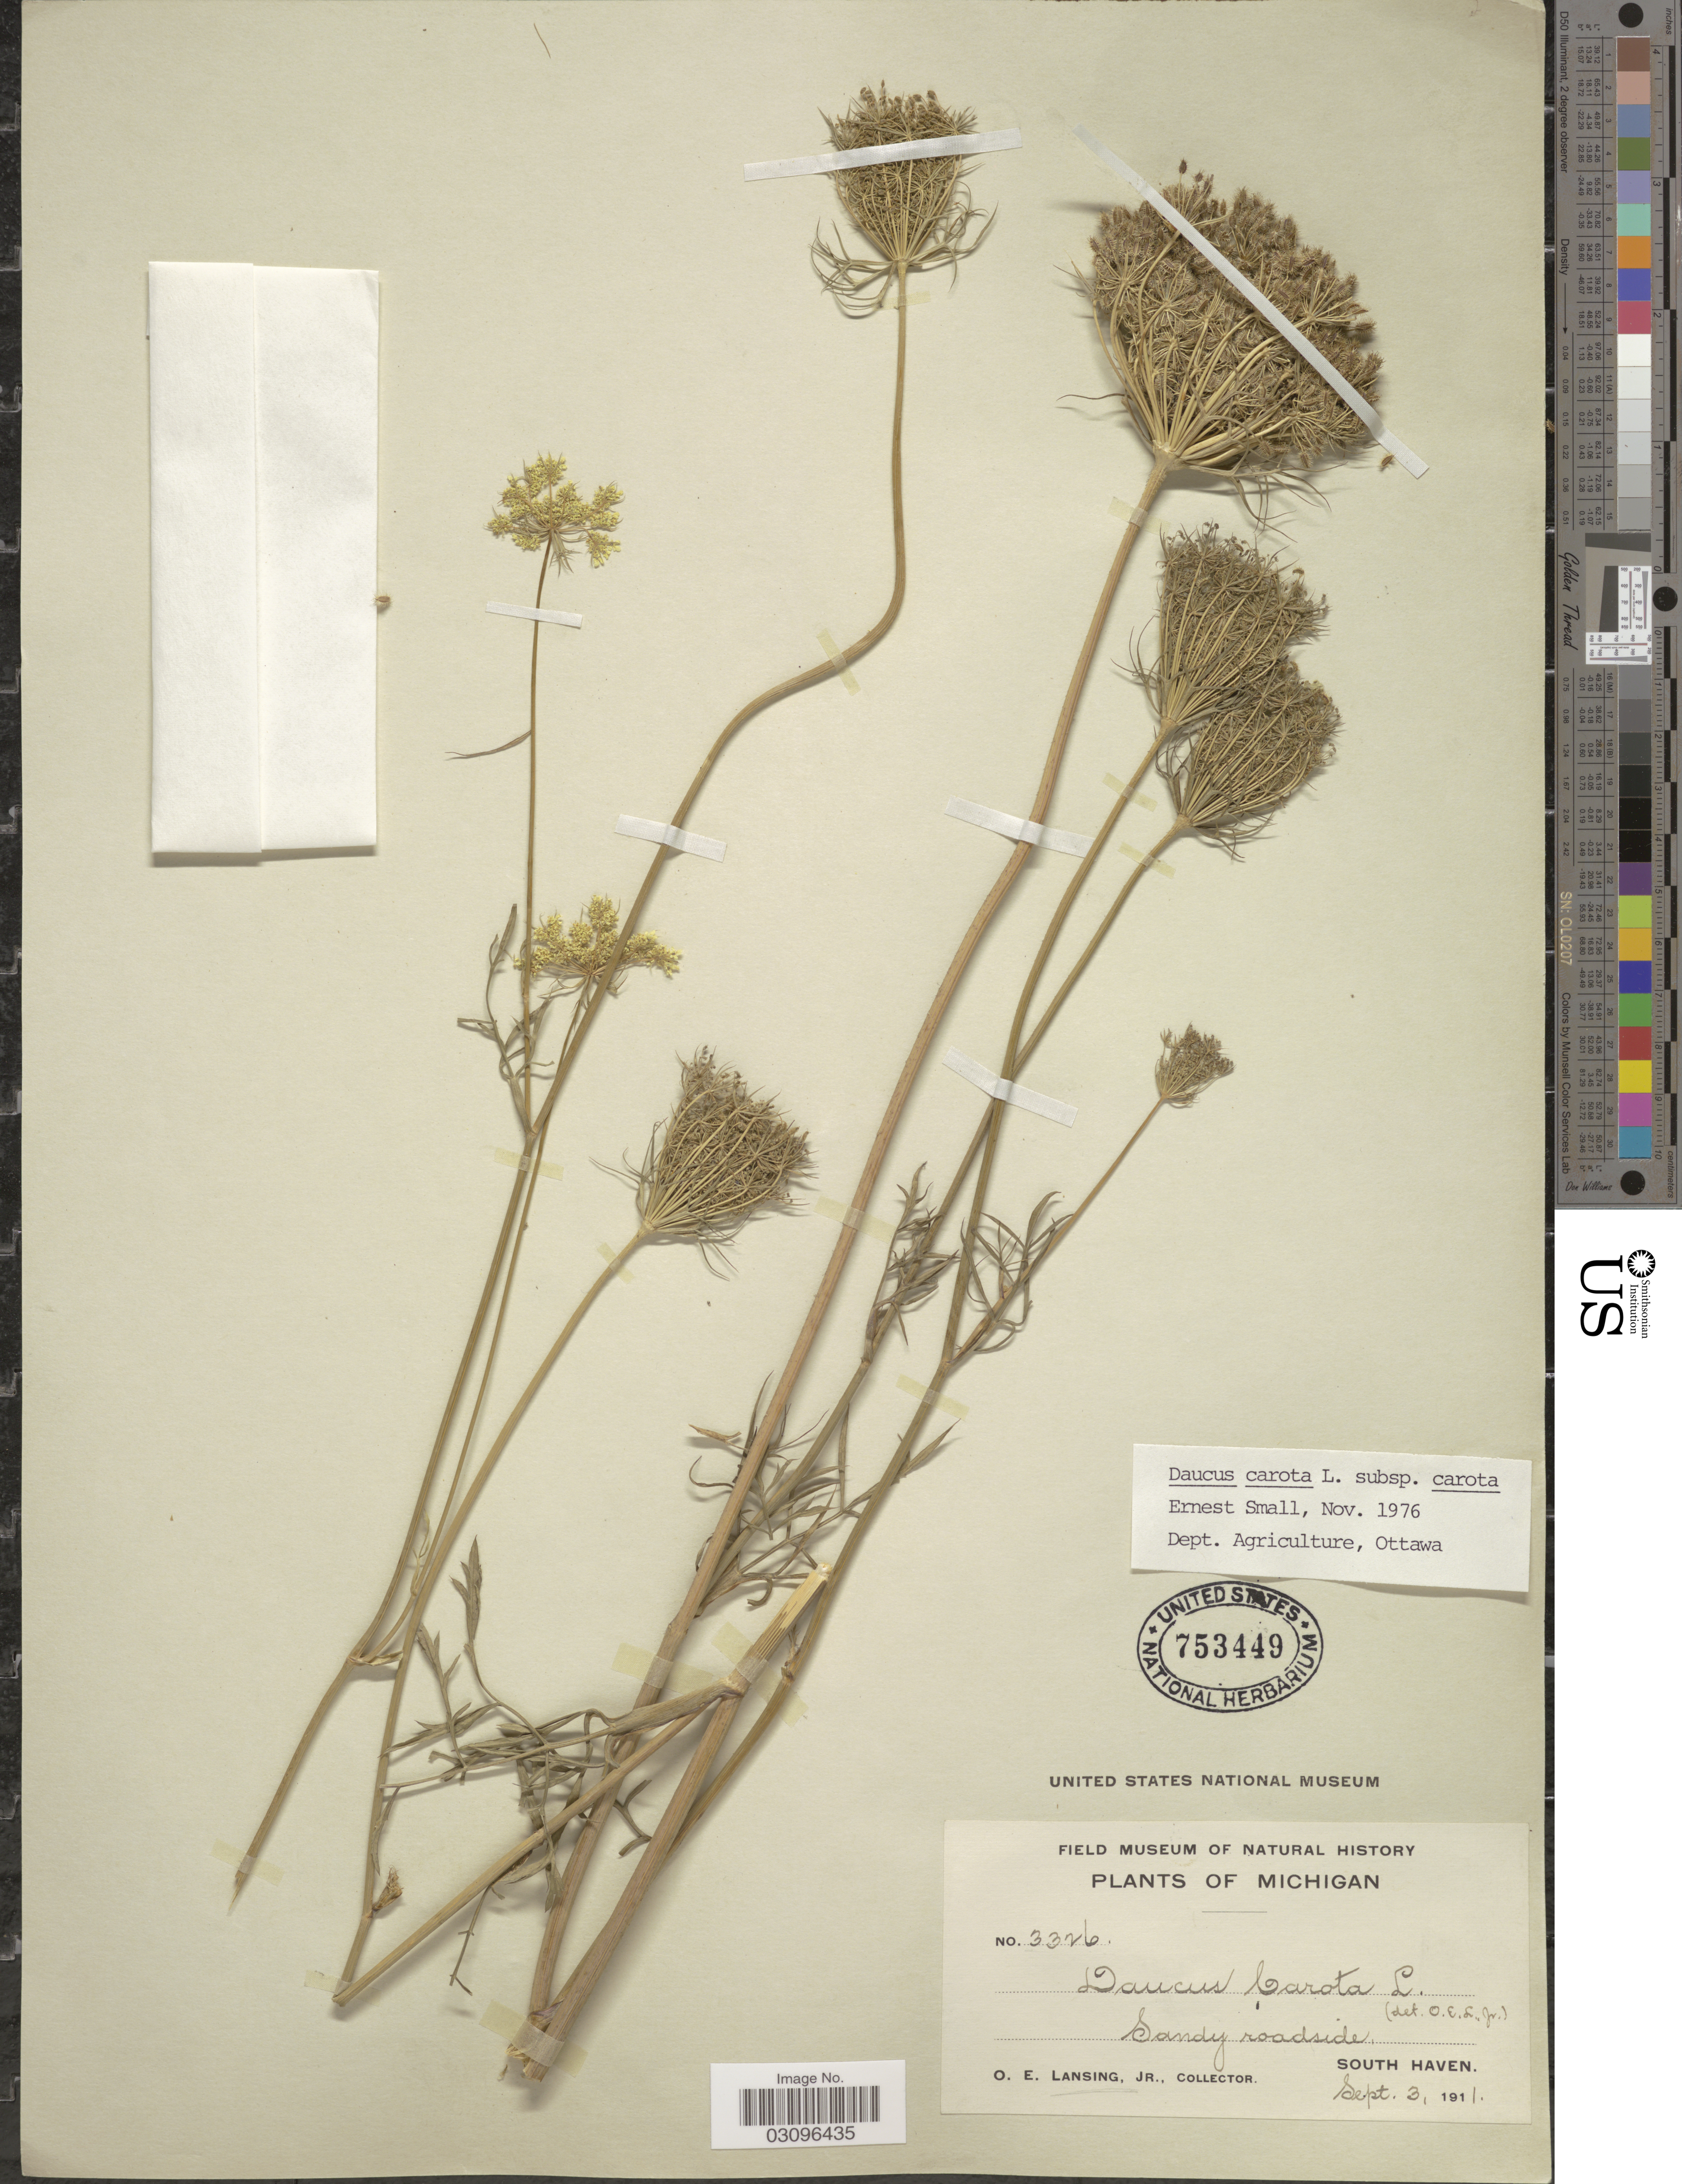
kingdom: Plantae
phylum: Tracheophyta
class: Magnoliopsida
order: Apiales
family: Apiaceae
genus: Daucus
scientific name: Daucus carota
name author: L.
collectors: O. Lansing Jr.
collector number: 3326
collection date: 1911-09-03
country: United States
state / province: Michigan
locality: South Haven.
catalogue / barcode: US 753449